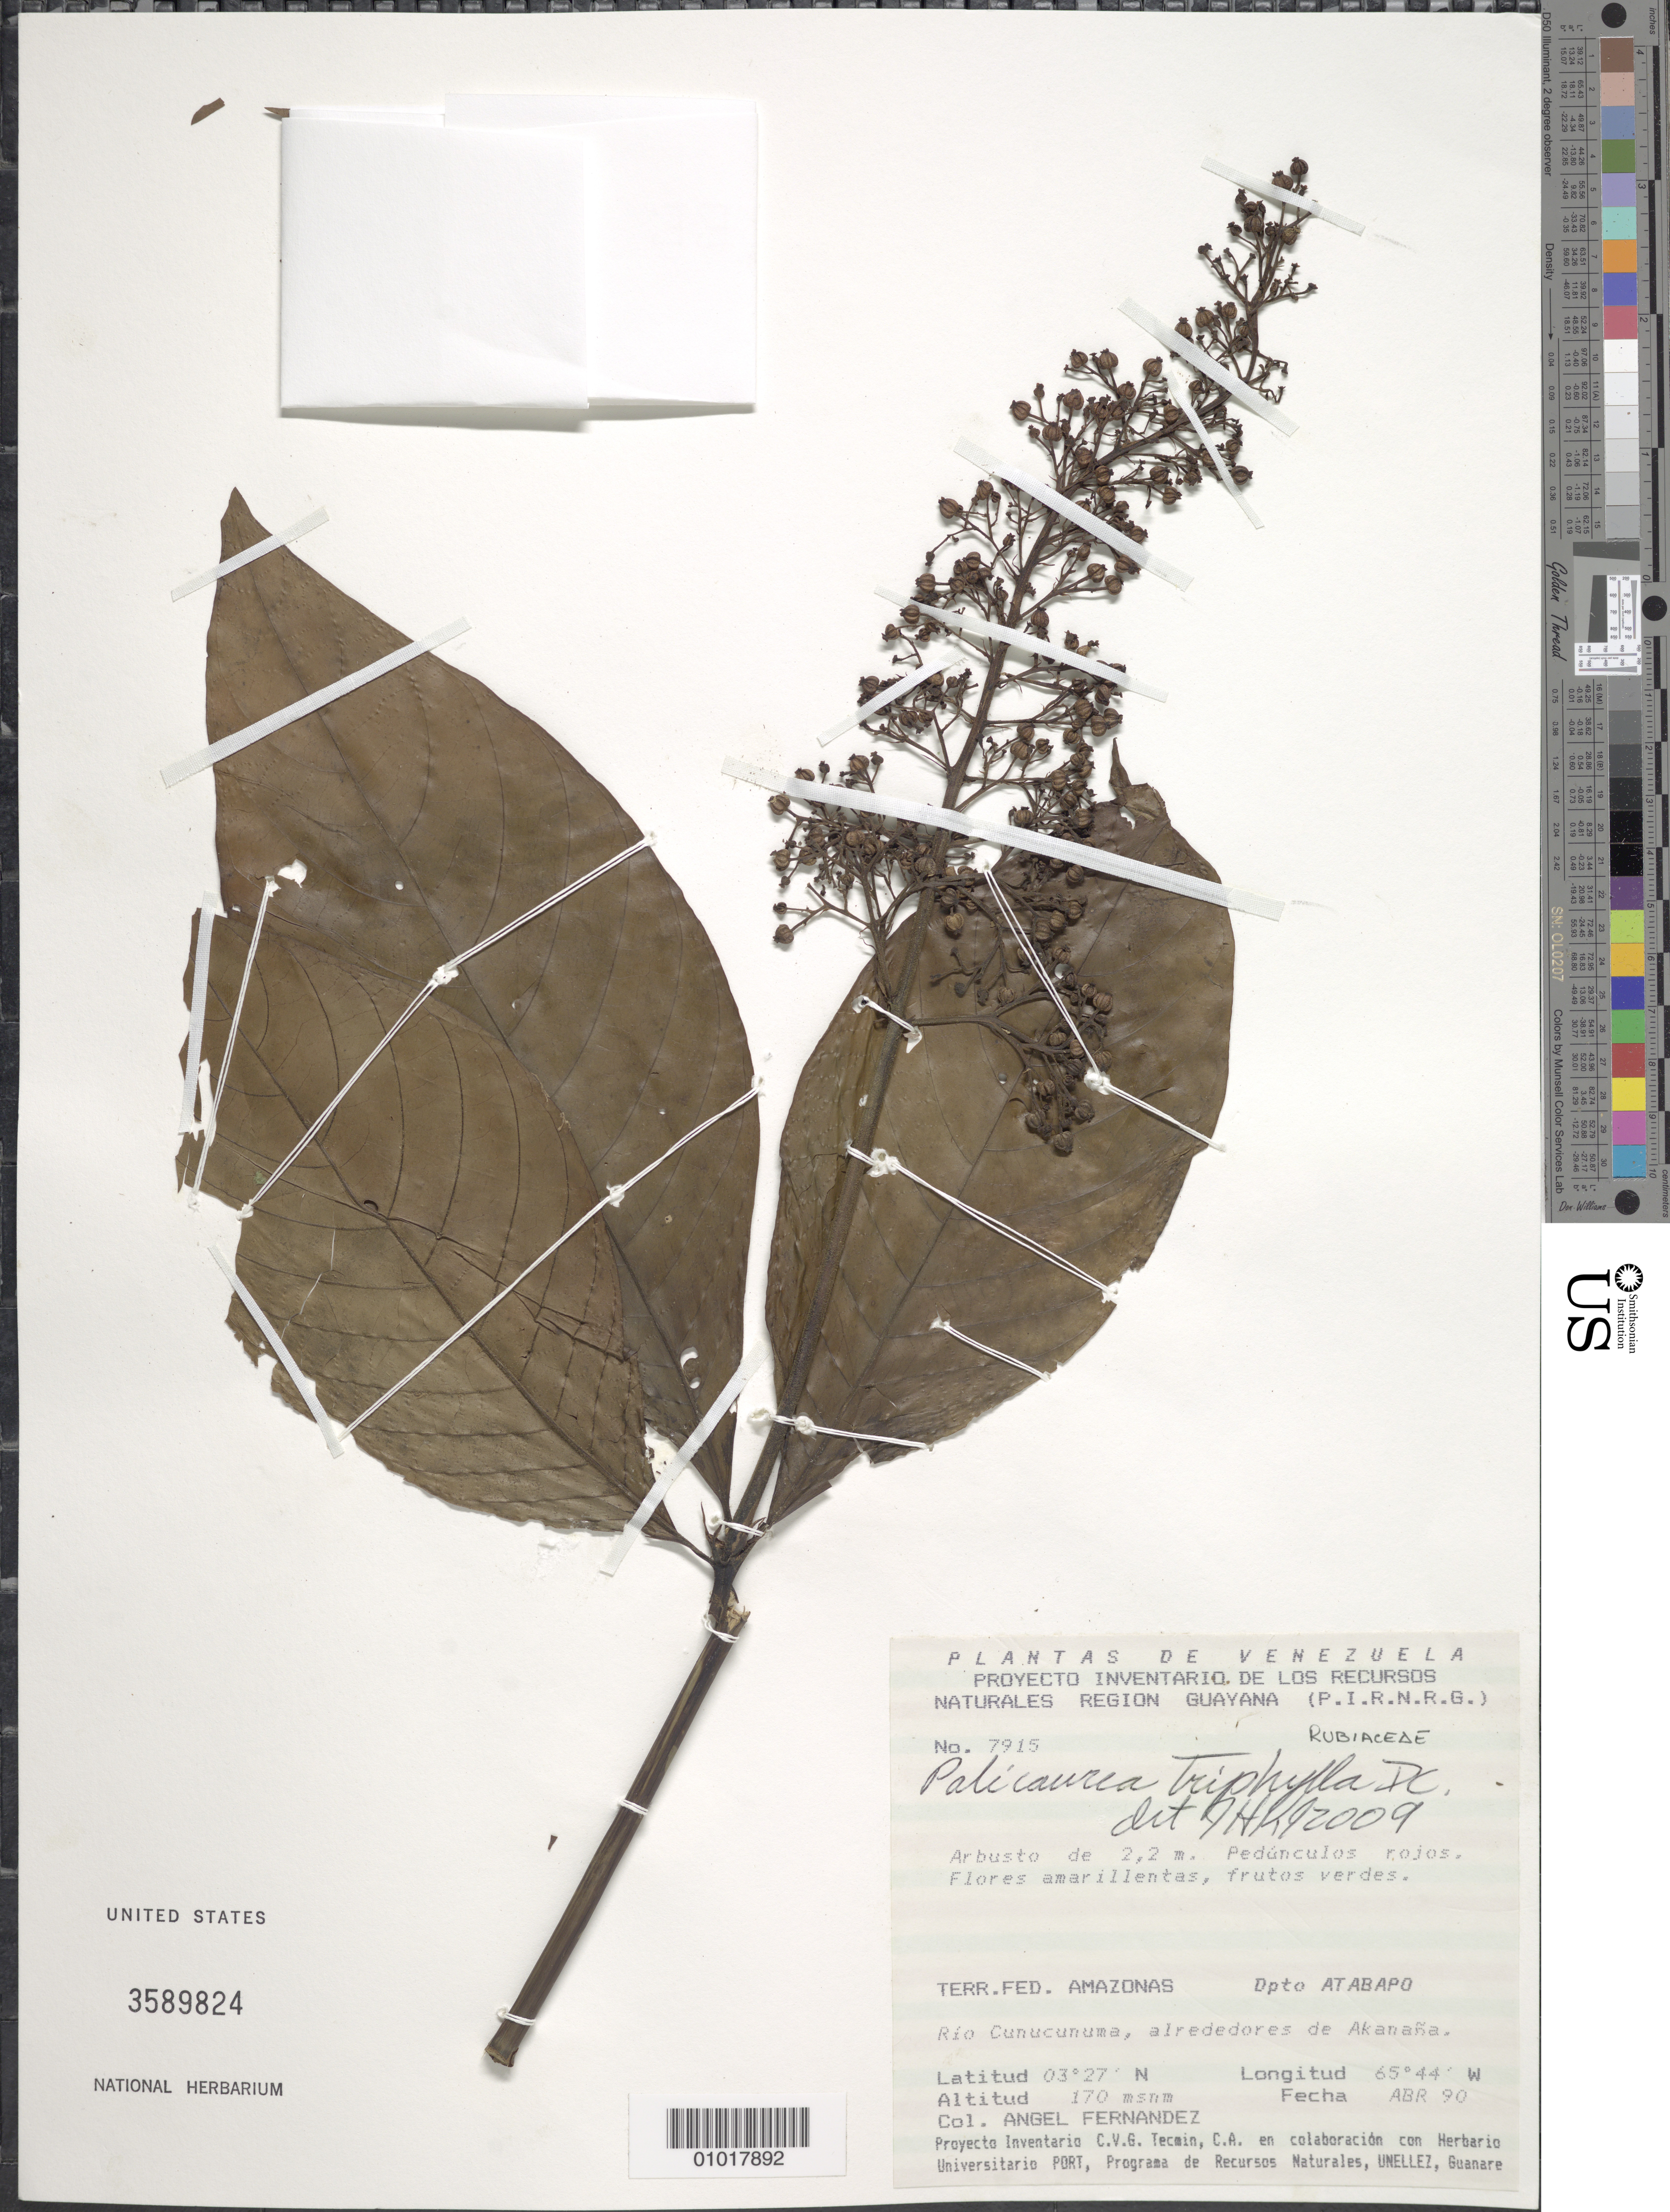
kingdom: Plantae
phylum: Tracheophyta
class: Magnoliopsida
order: Gentianales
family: Rubiaceae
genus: Palicourea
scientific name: Palicourea triphylla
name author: DC.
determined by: Kirkbride, J. H.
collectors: A. Fernández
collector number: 7915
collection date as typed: Apr-90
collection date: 1990-04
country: Venezuela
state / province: Amazonas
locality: Dpto: At Abapo. Rio Cunucunuma, alrededores de Akanaña,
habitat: Rio.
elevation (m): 170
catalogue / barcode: US 3589824